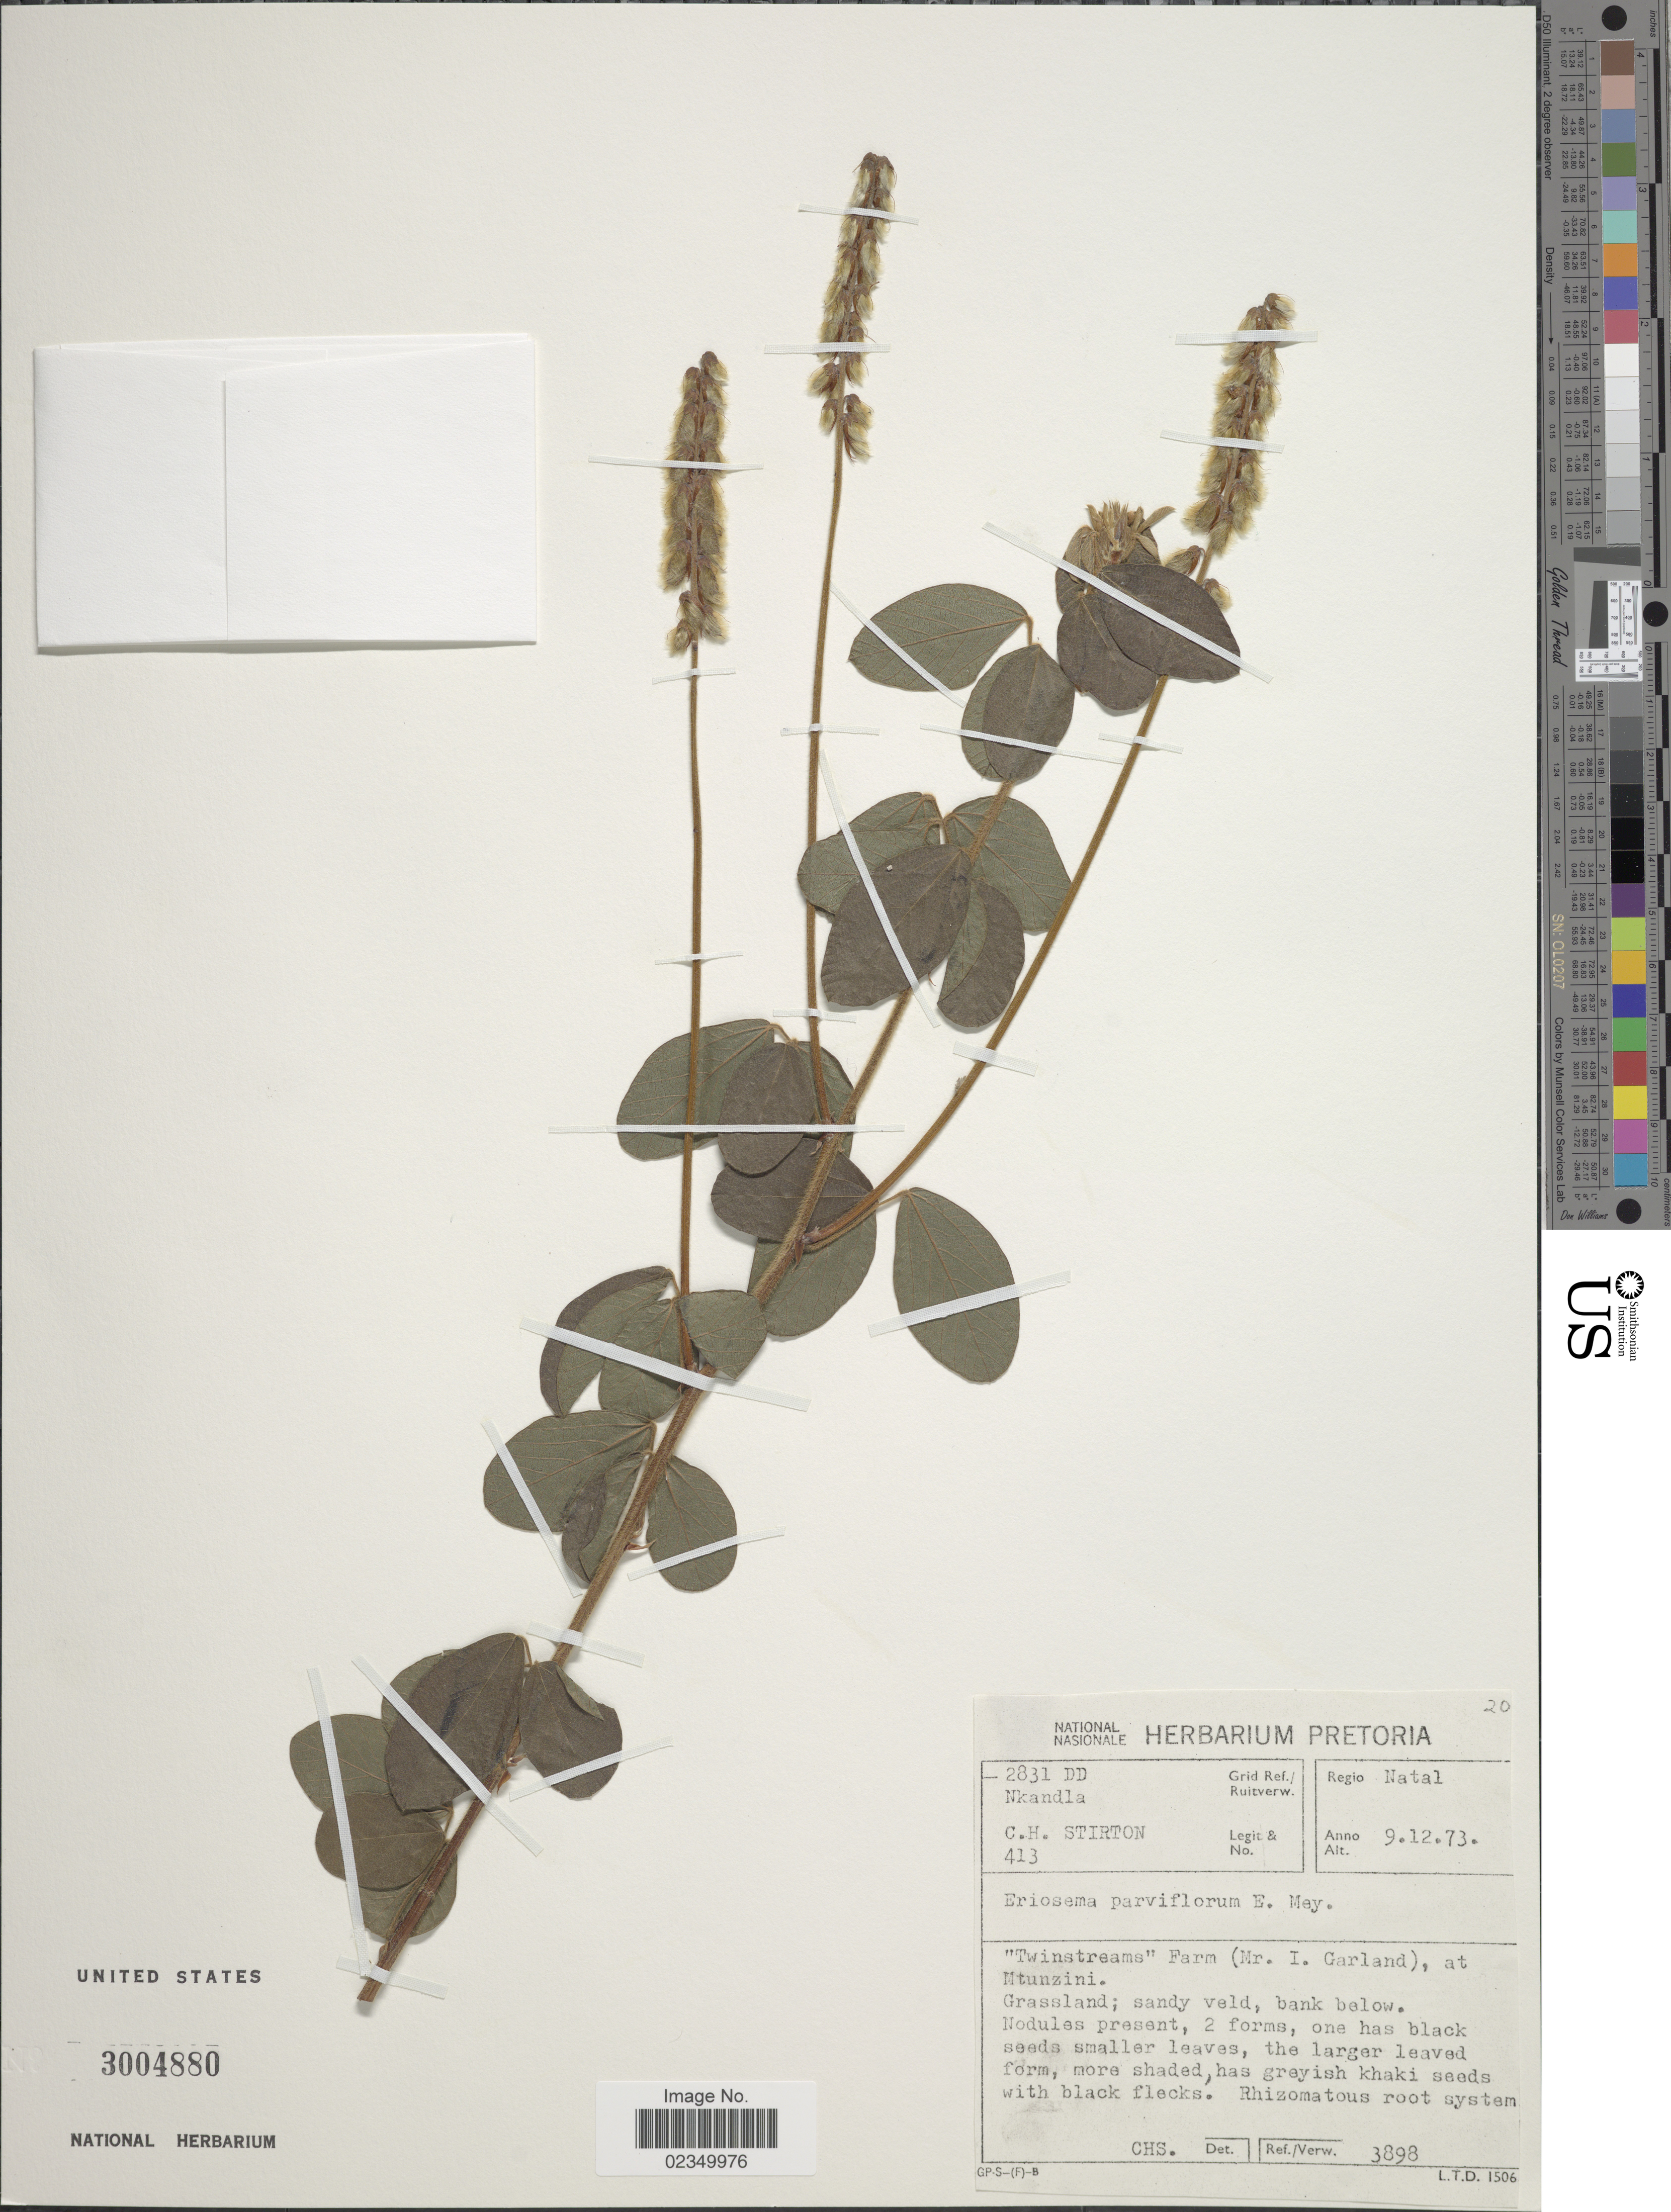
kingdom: Plantae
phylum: Tracheophyta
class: Magnoliopsida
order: Fabales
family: Fabaceae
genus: Eriosema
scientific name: Eriosema parviflorum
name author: E. Mey.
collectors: C. H. Stirton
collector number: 413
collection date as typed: Transcribed d/m/y: 12/9/73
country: South Africa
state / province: KwaZulu-Natal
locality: Twinstreams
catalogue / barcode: US 3004880